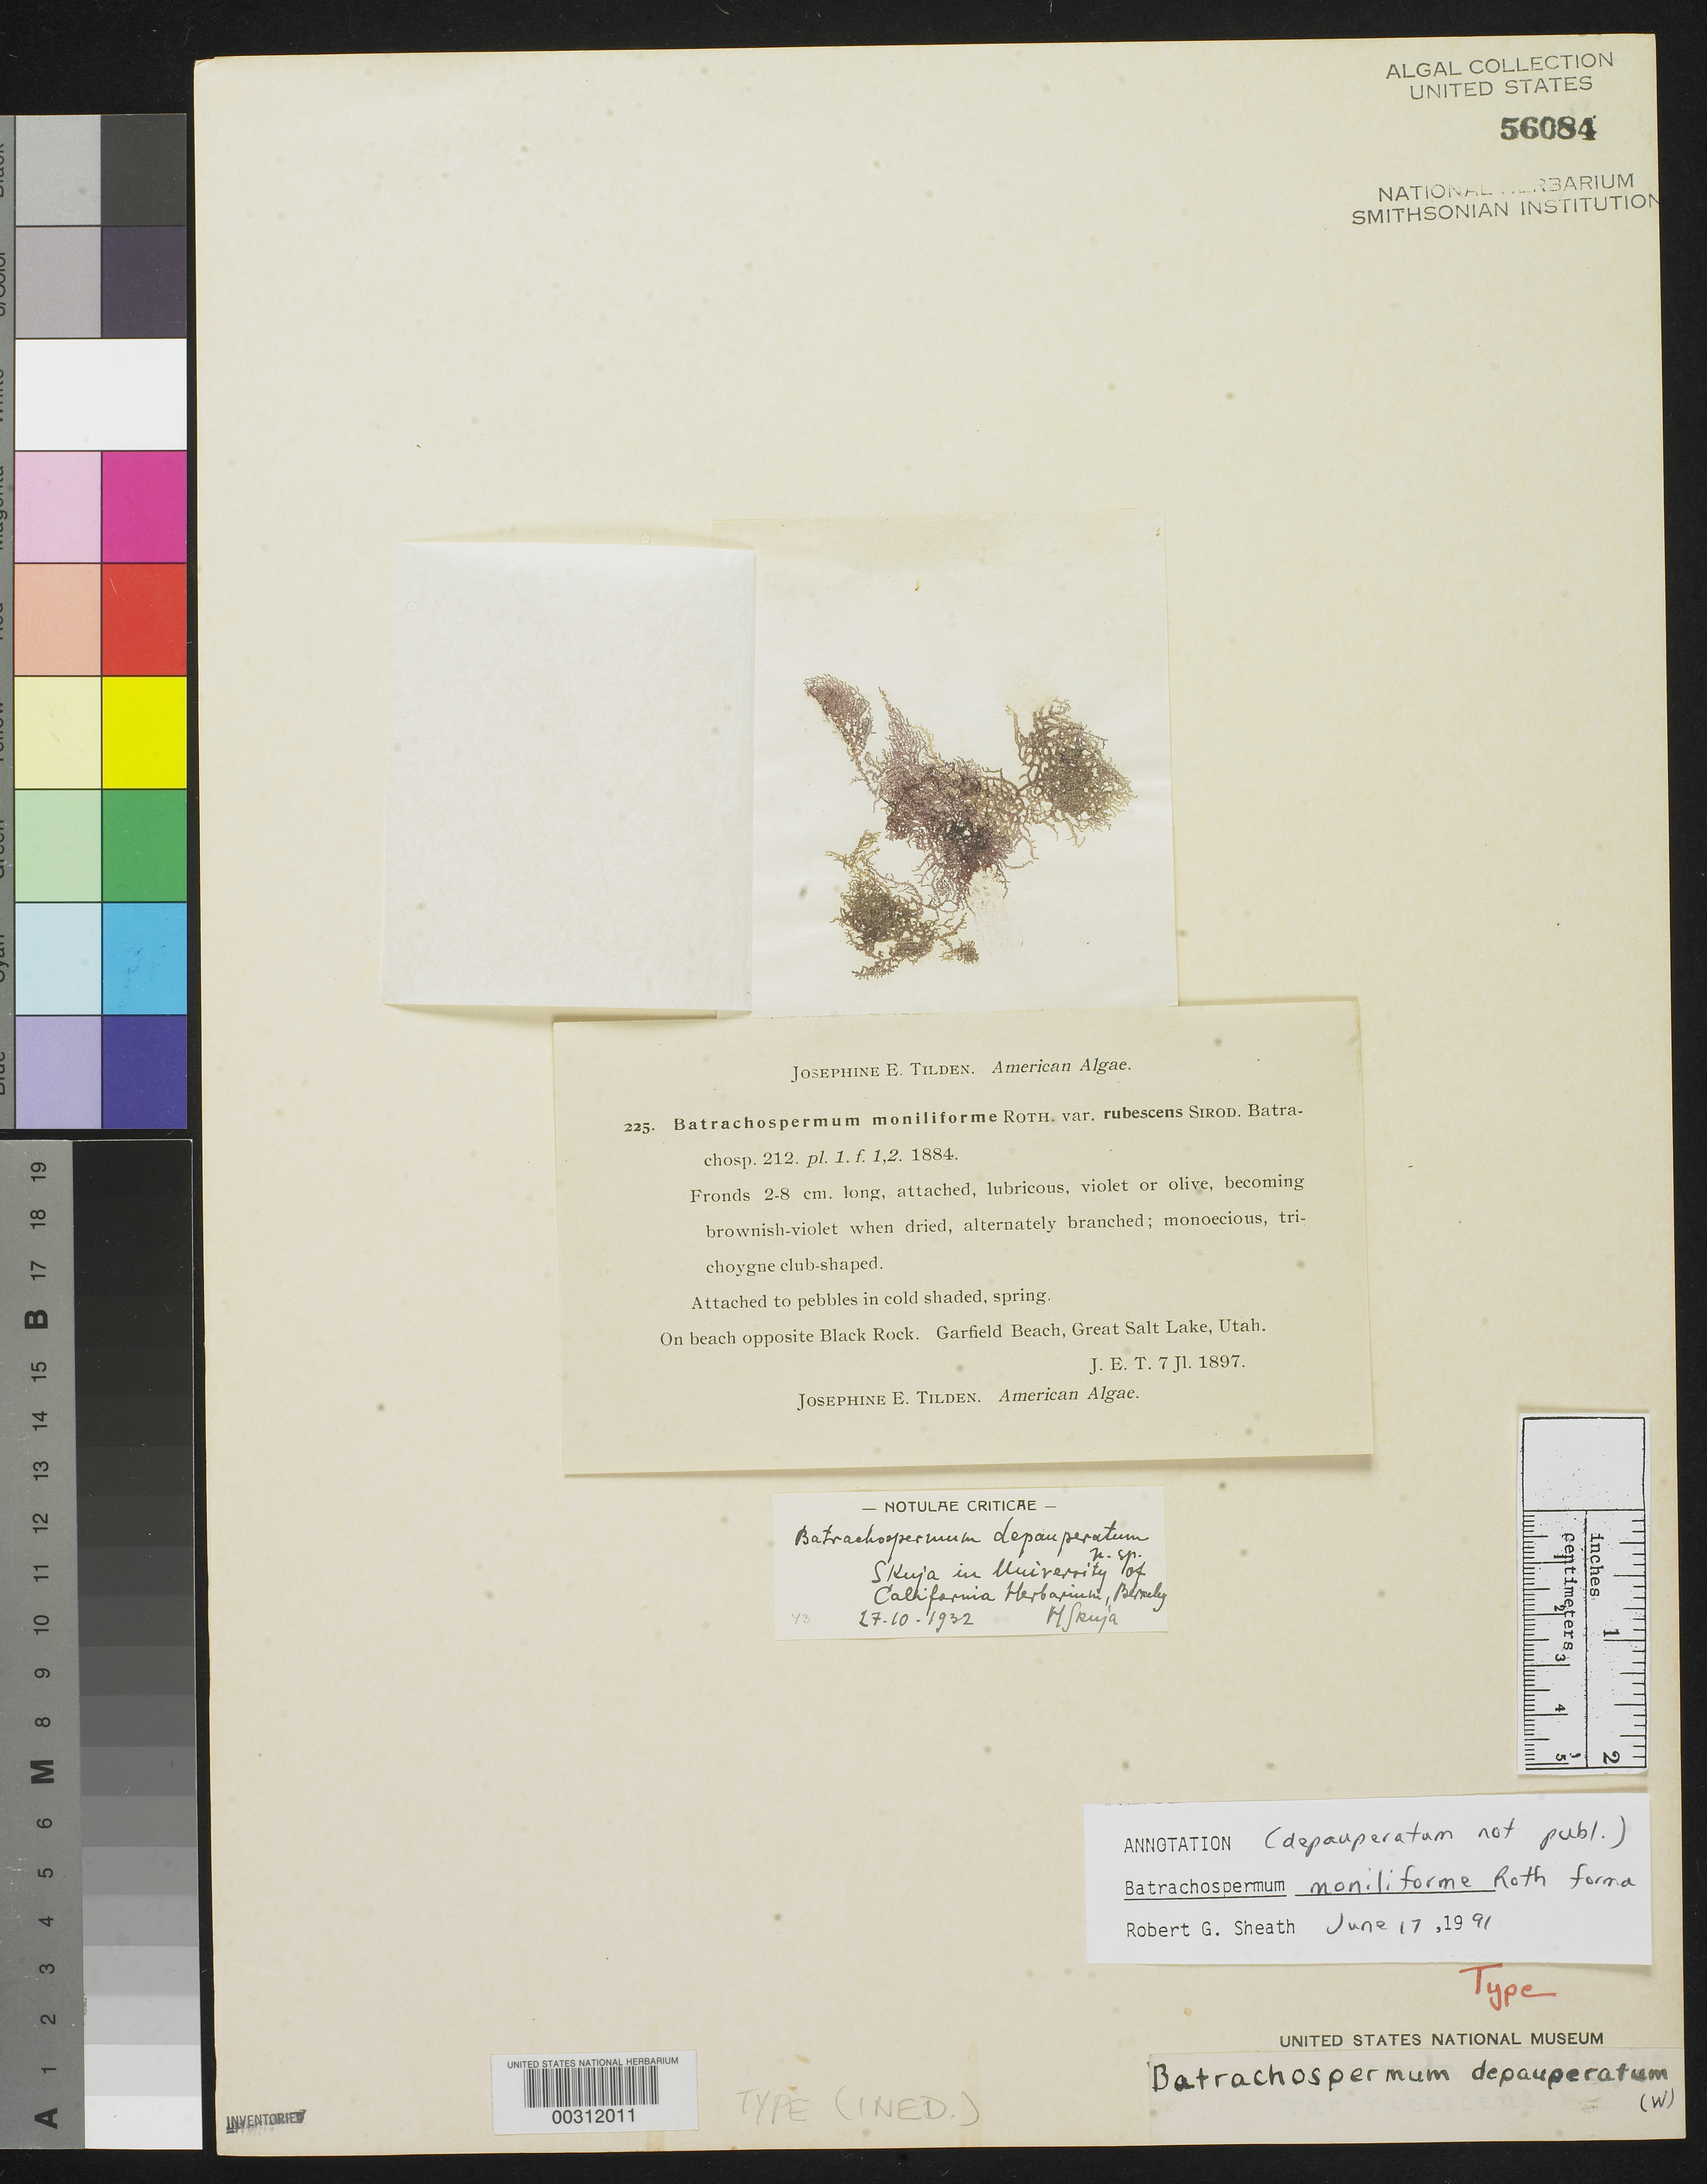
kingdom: Plantae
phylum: Rhodophyta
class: Florideophyceae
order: Batrachospermales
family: Batrachospermaceae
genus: Batrachospermum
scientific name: Batrachospermum depauperatum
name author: Skuja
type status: Isotype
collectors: J. E. Tilden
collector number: JET 225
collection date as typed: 07 Jul 1897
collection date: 1897-07-07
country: United States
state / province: Utah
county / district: Salt Lake County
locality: Garfield Beach, beach opposite Black Rock, Great Salt Lake.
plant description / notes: Tilden, American Algae.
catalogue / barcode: US 56084